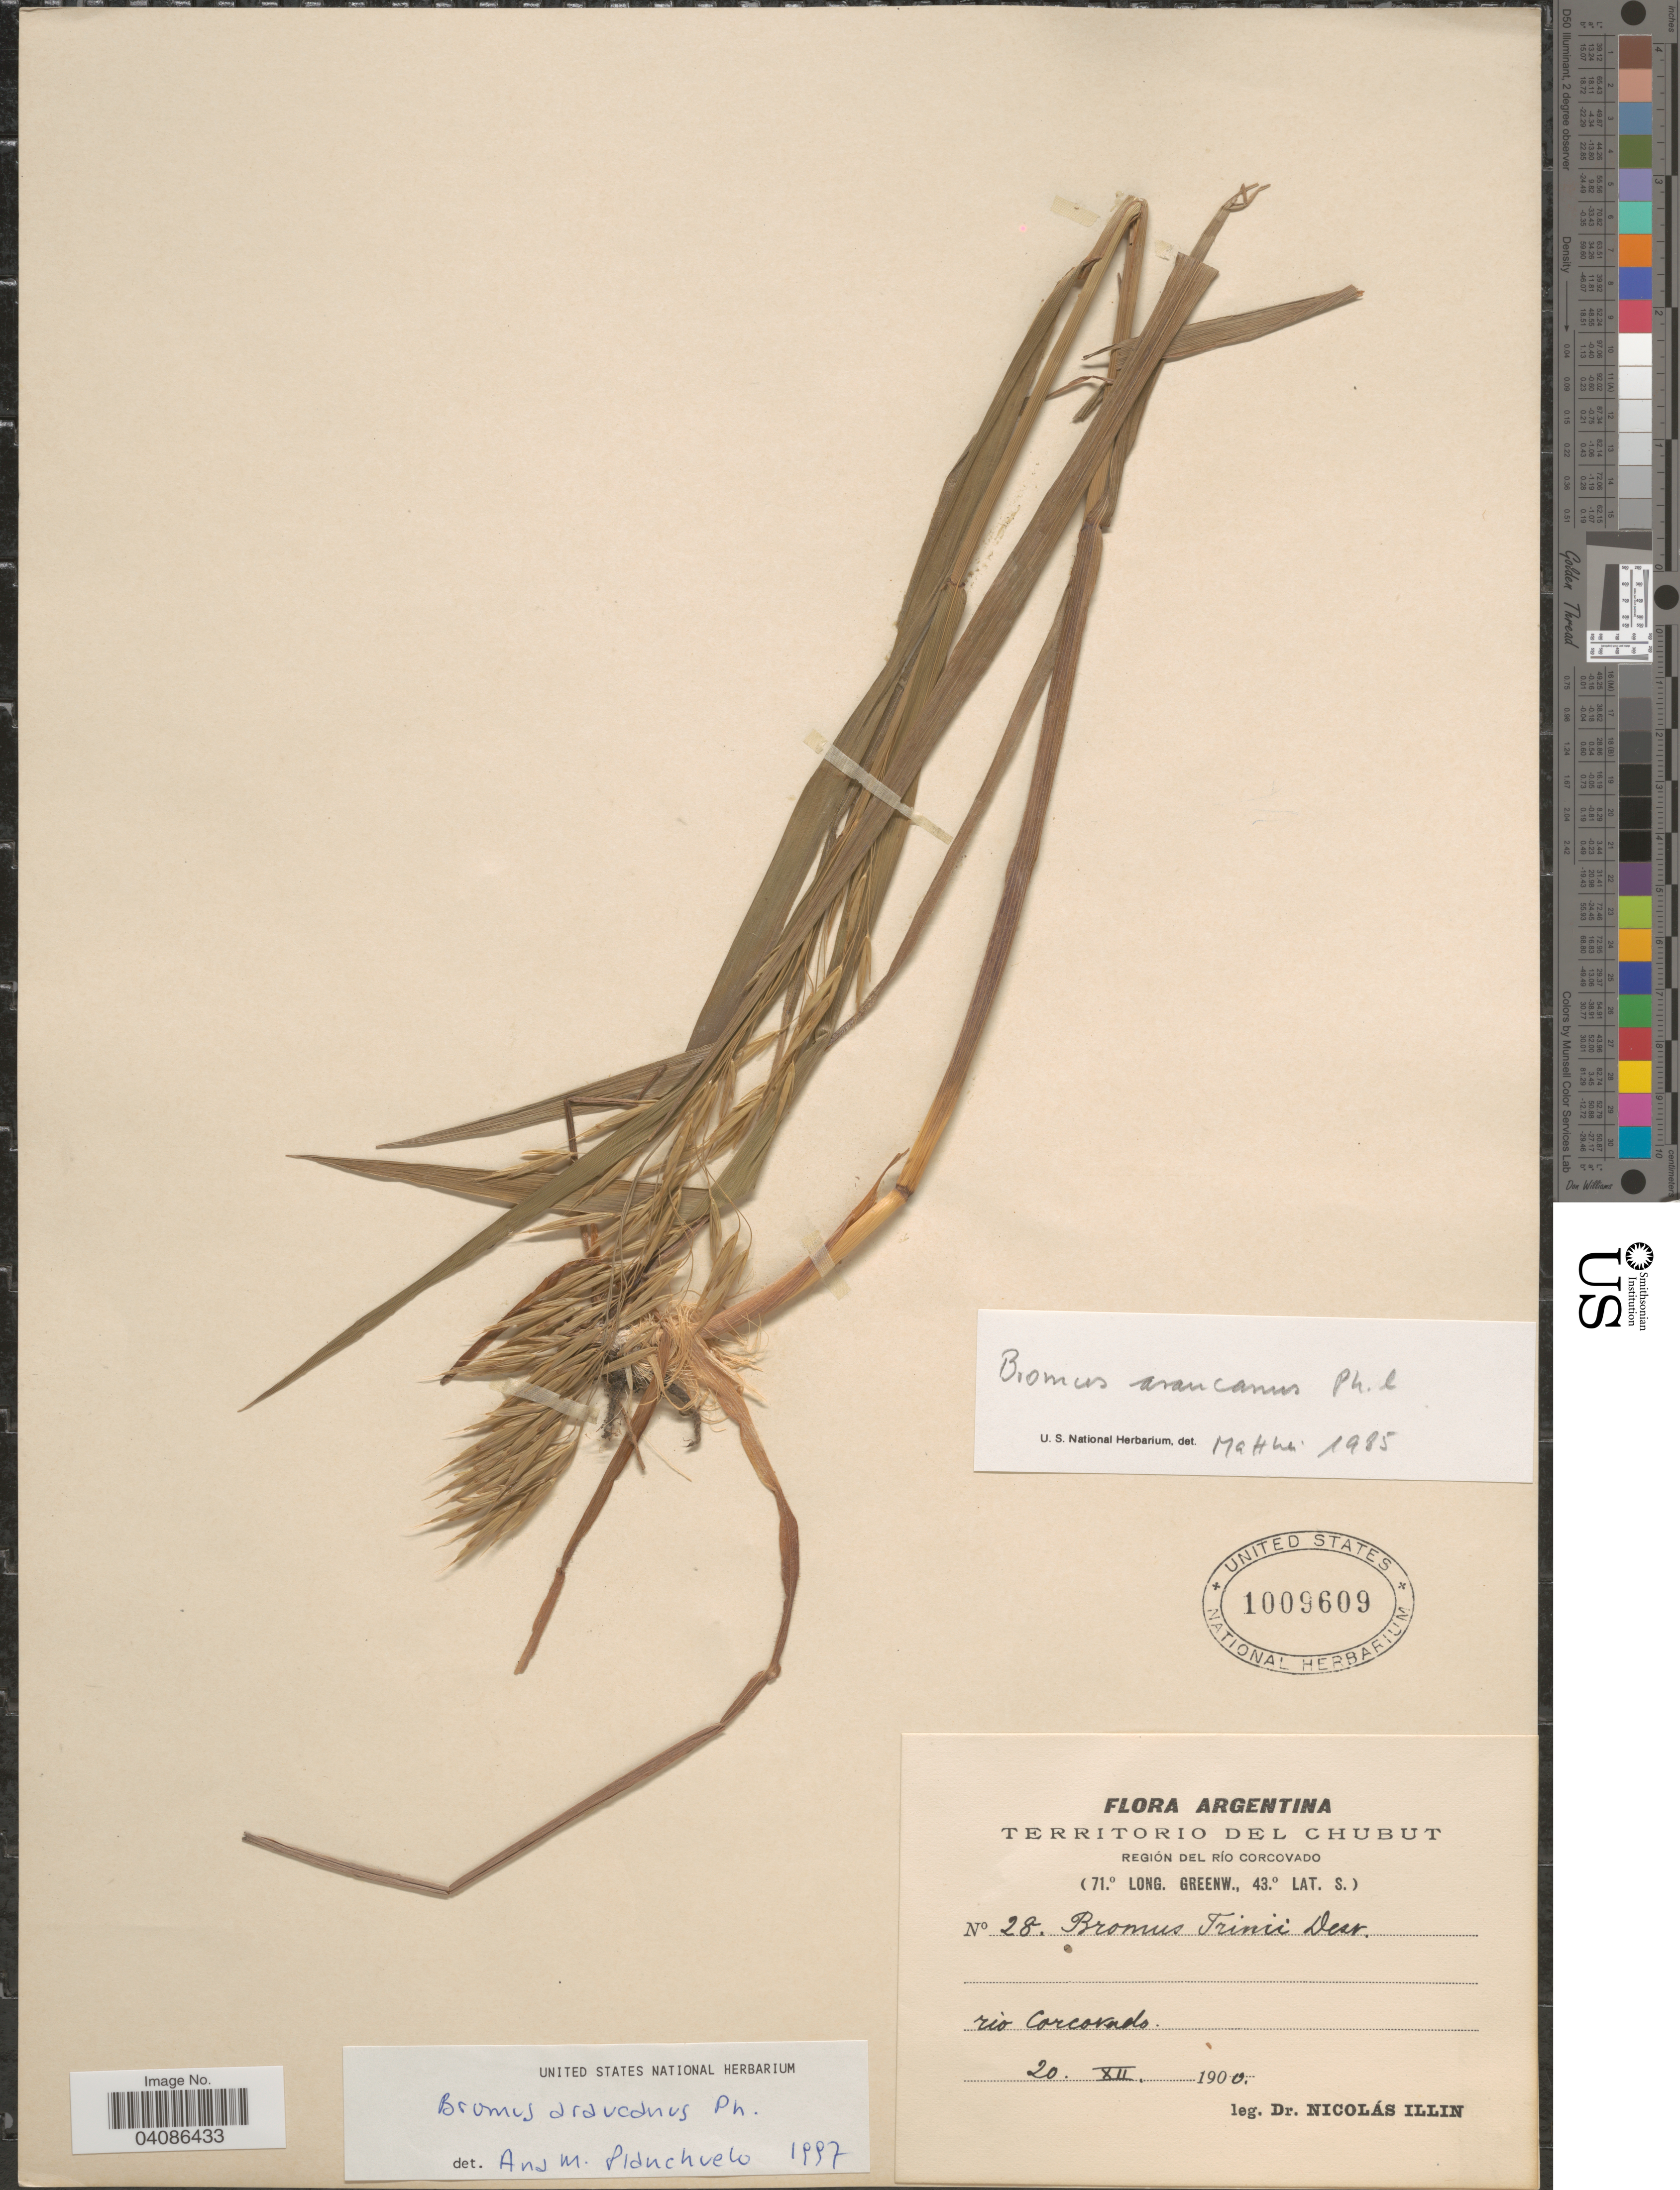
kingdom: Plantae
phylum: Tracheophyta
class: Liliopsida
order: Poales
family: Poaceae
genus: Bromus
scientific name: Bromus araucanus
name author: Phil.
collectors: N. Illin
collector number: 28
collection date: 1900-12-20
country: Argentina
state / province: Chubut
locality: Territorio del Chubut. Región del Río Corcovado. Rio Corcovado.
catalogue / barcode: US 1009609